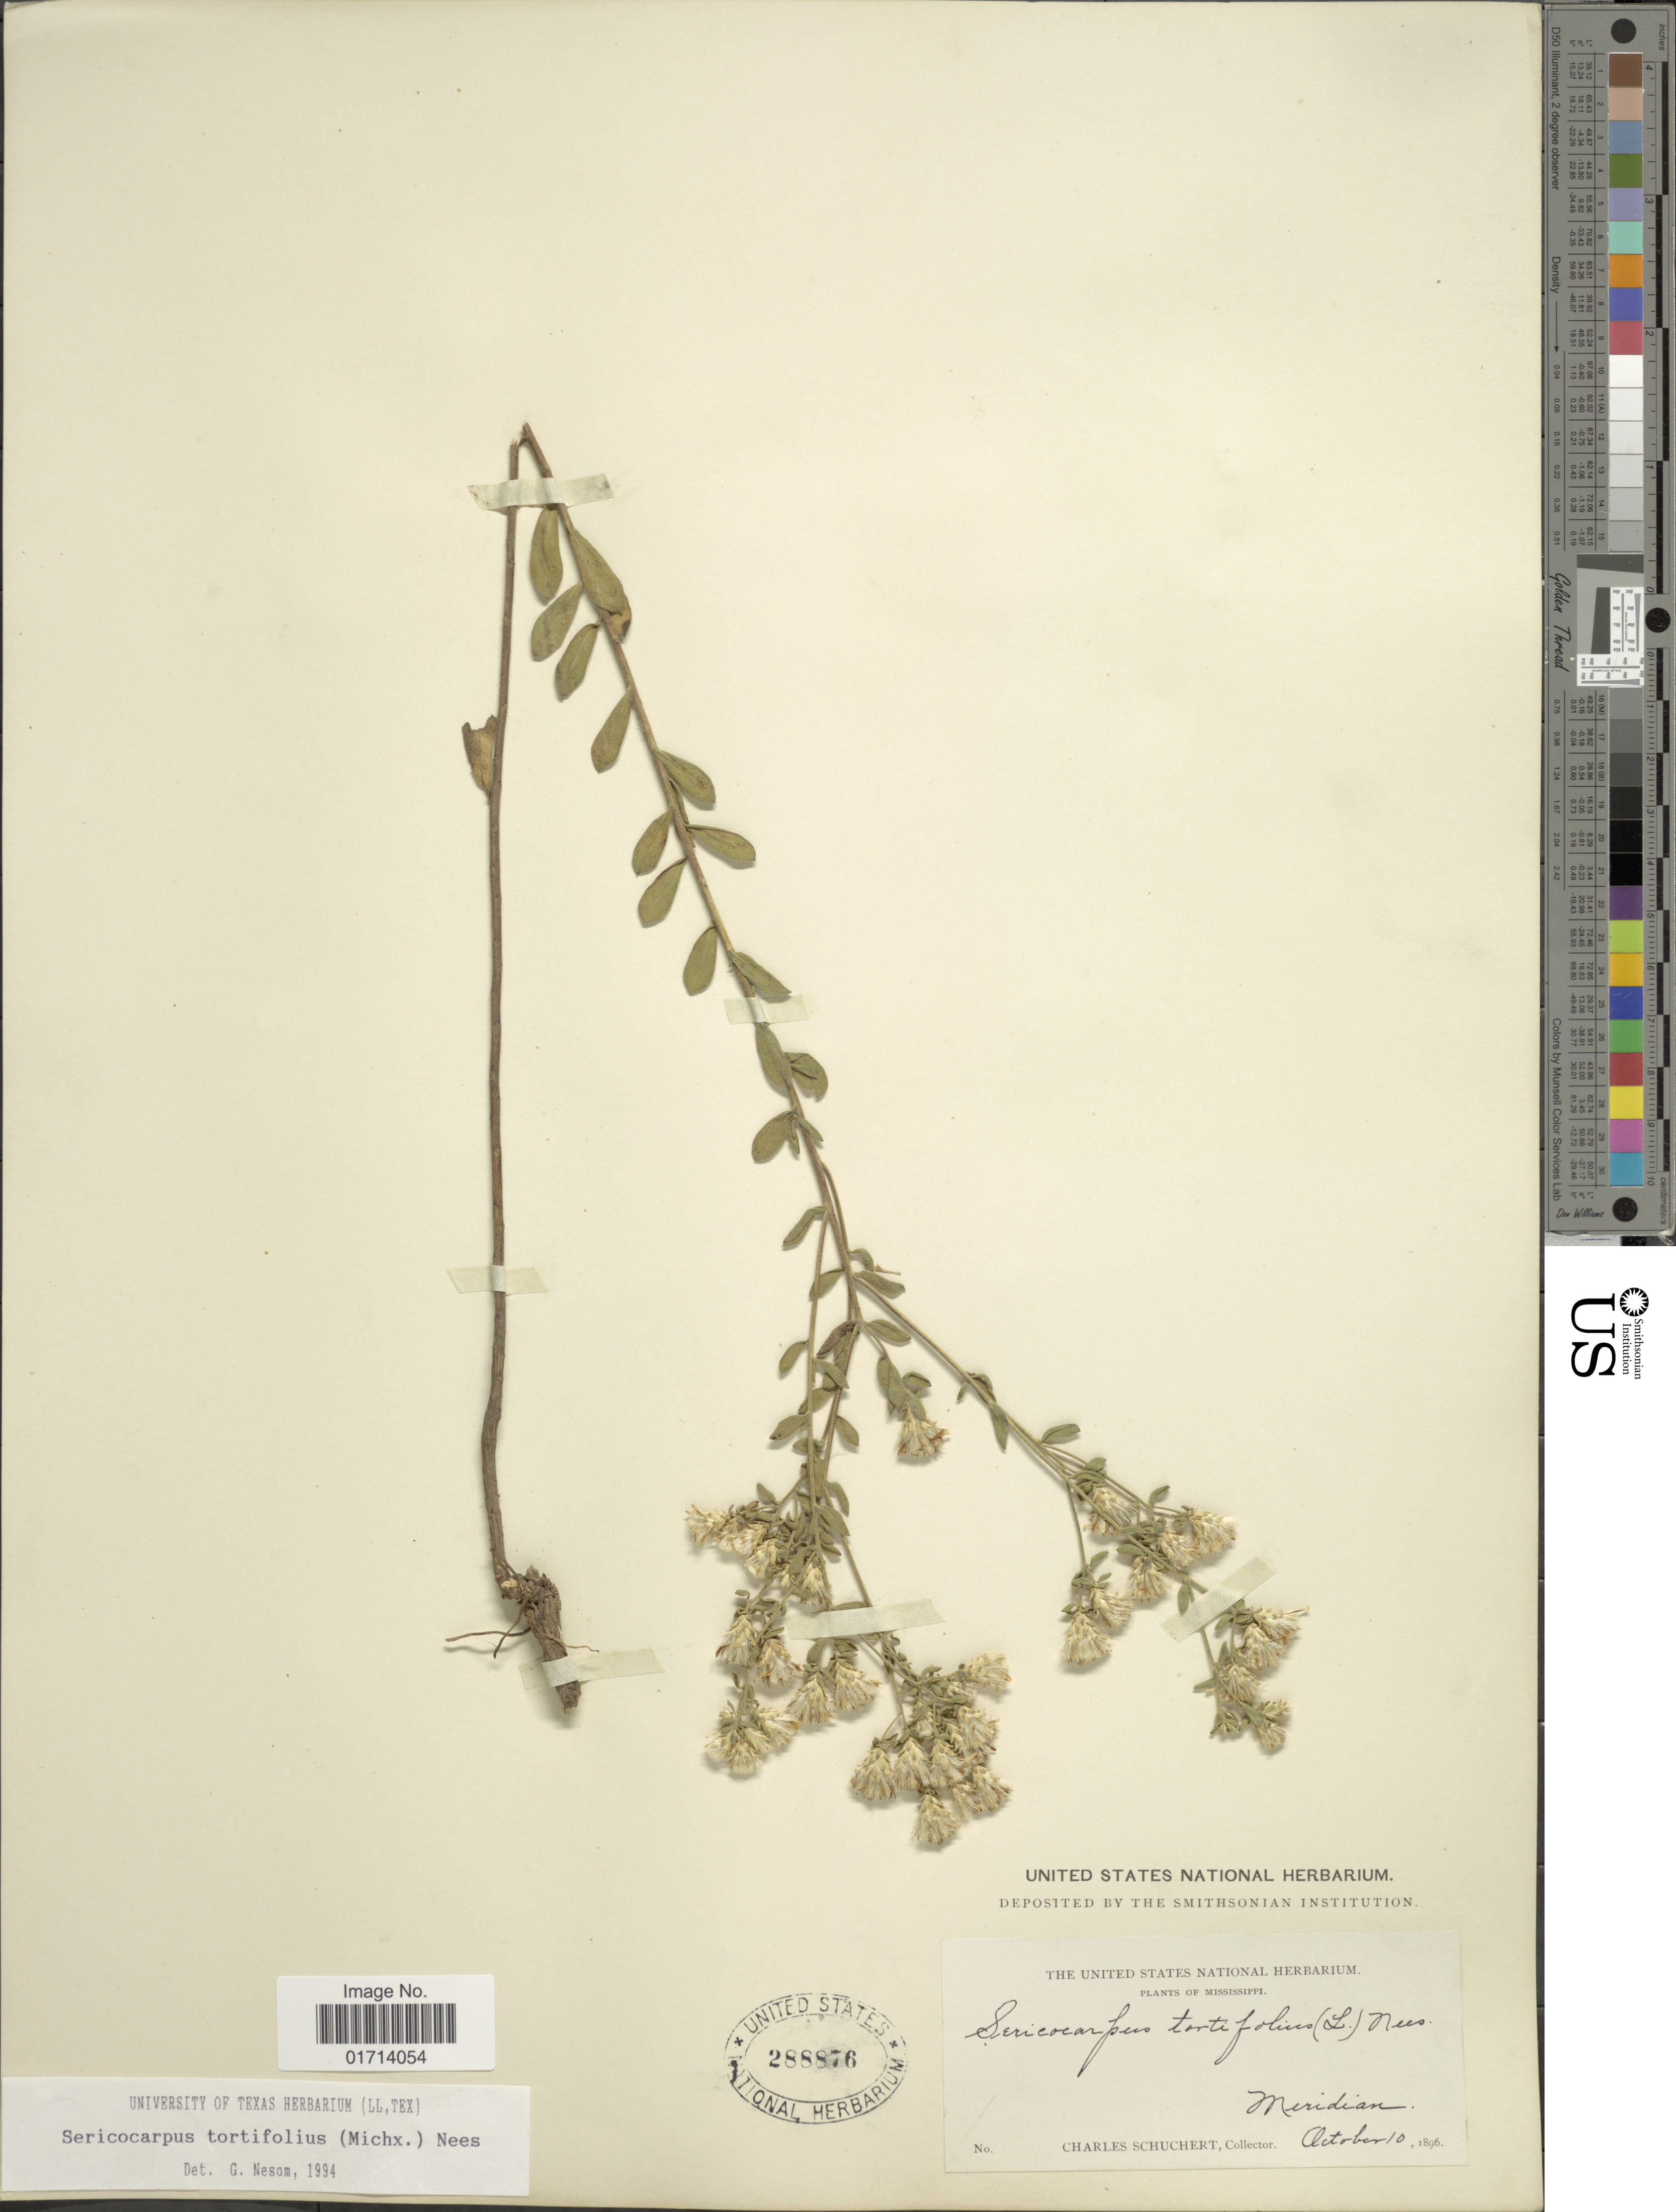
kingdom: Plantae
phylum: Tracheophyta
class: Magnoliopsida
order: Asterales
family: Asteraceae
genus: Sericocarpus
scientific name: Sericocarpus tortifolius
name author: (Michx.) Nees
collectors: C. Schuchert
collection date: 1896-10-10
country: United States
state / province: Mississippi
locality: Meridian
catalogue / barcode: US 288876